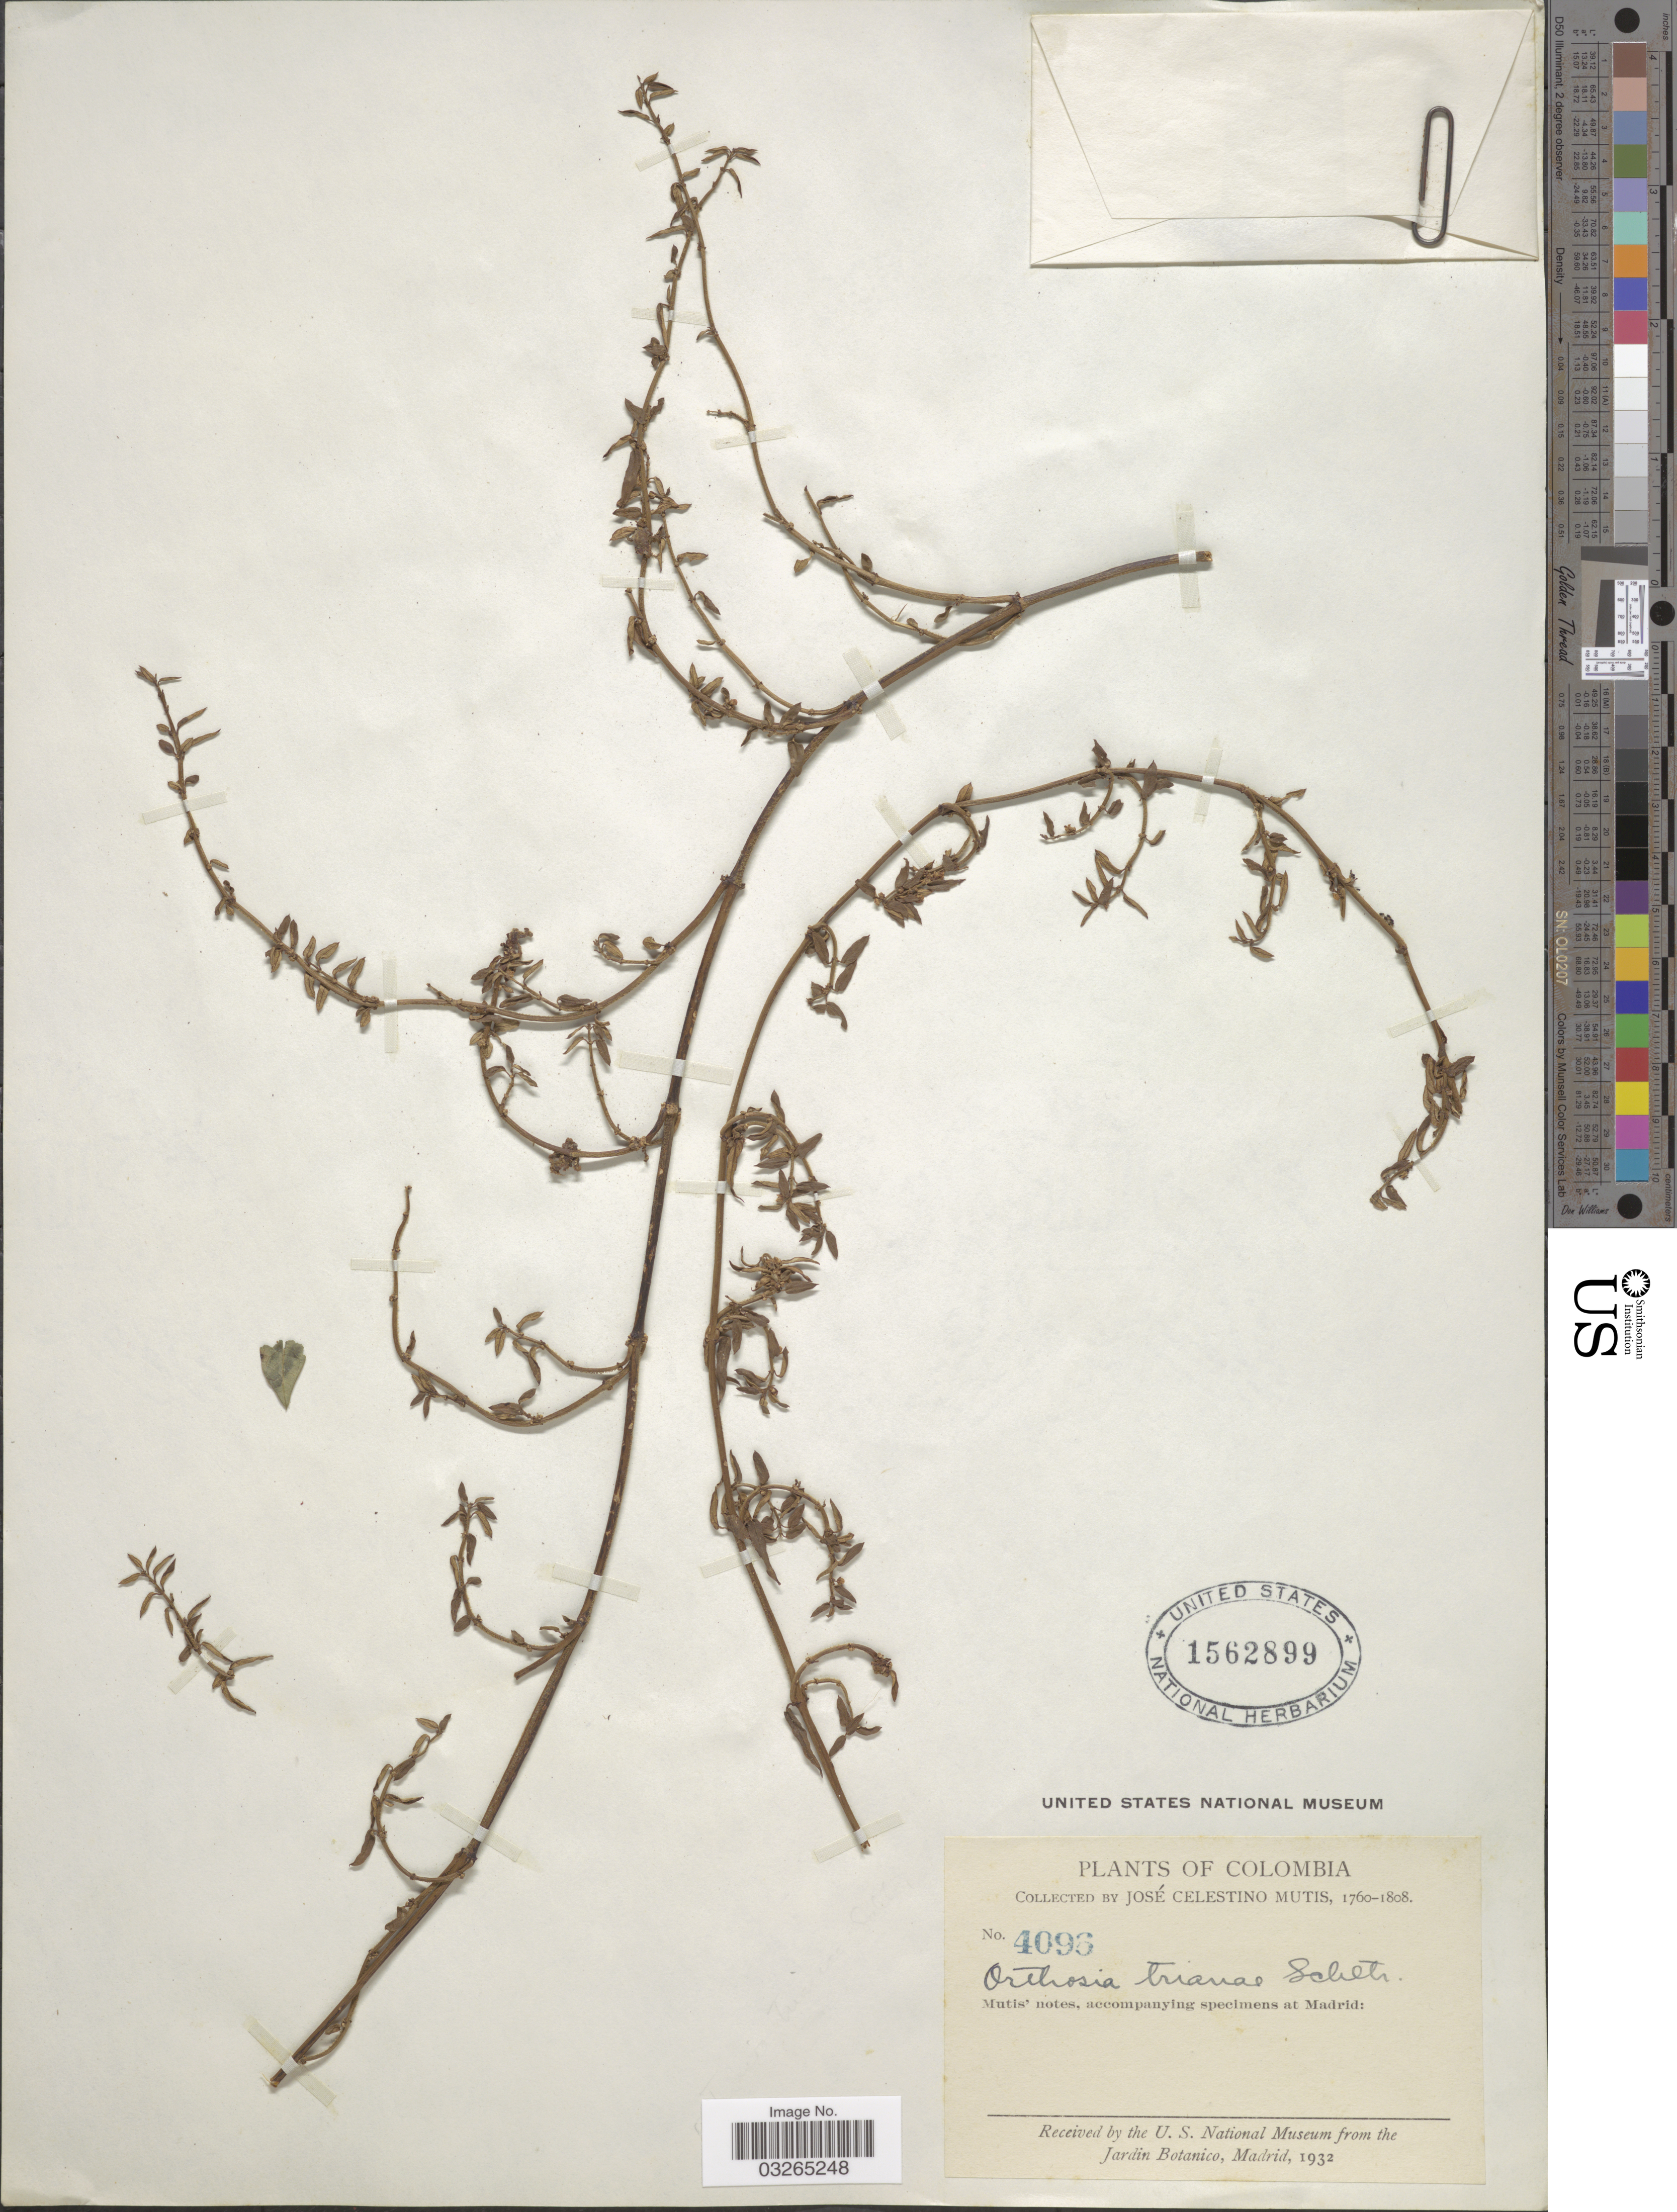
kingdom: Plantae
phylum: Tracheophyta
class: Magnoliopsida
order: Gentianales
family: Apocynaceae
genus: Scyphostelma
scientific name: Scyphostelma sp.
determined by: Liede-Schumann, Sigrid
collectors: J. C. B. Mutis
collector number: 4096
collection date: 1760/1808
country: Colombia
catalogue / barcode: US 1562899